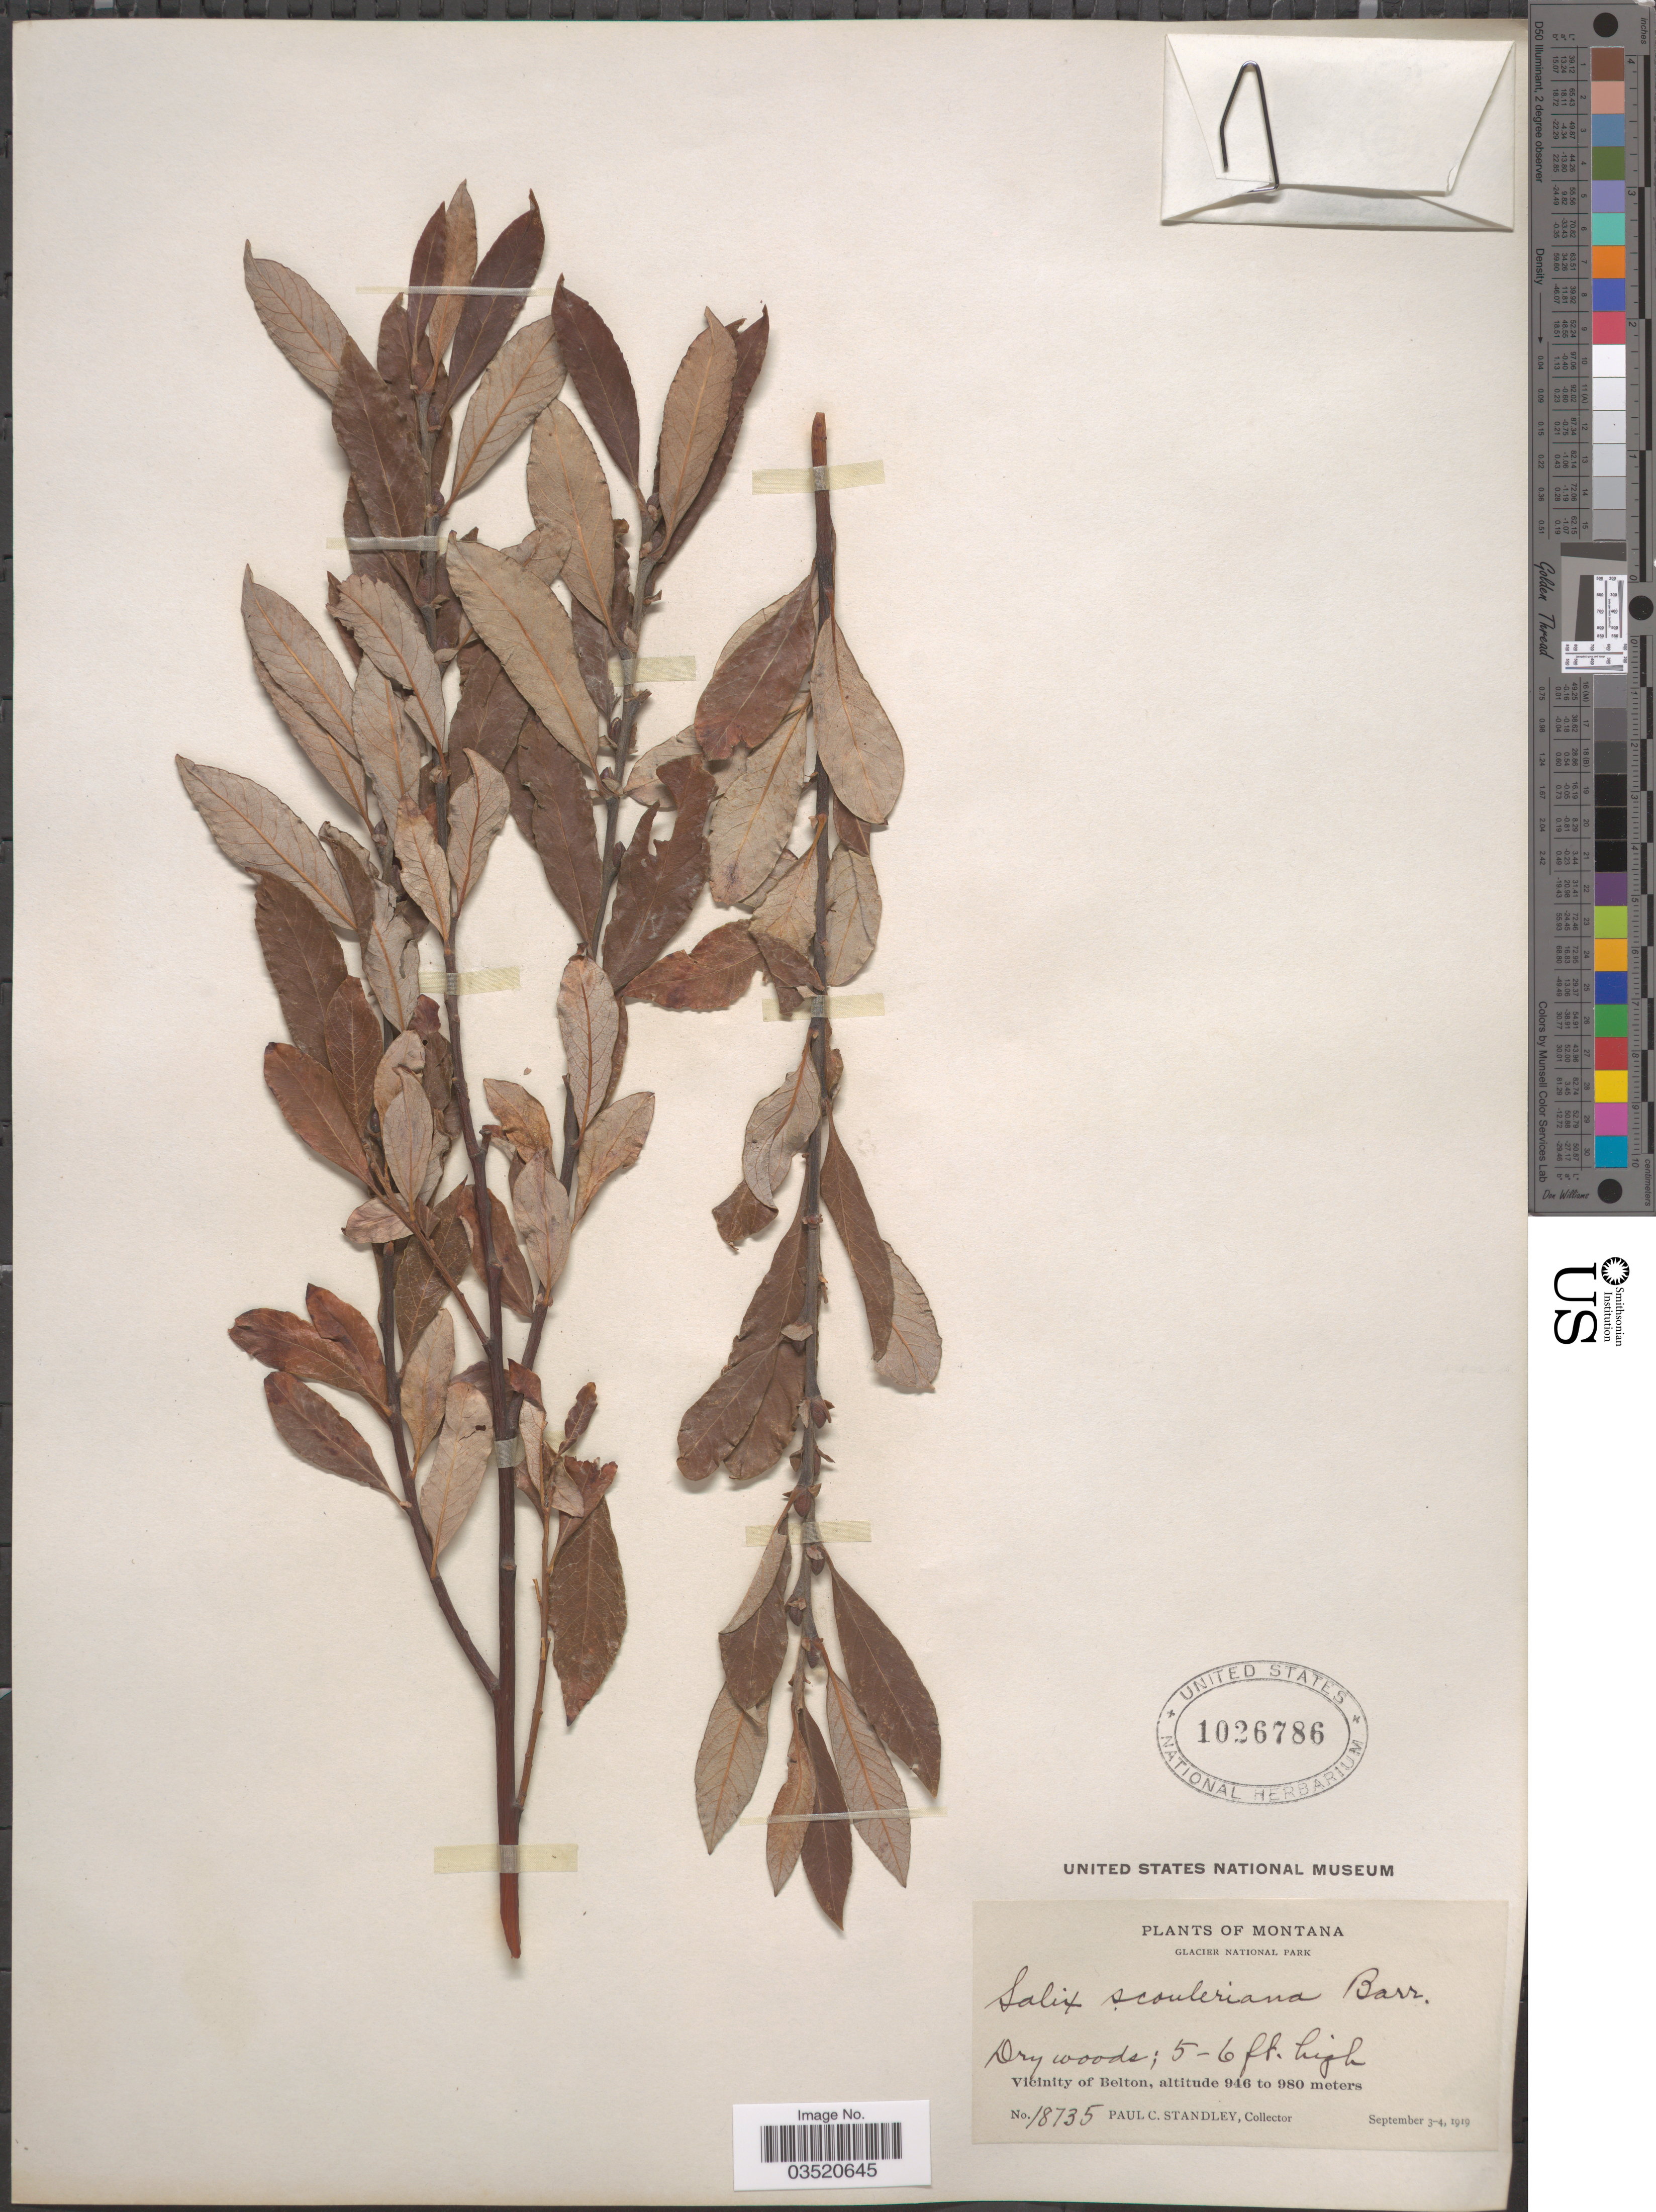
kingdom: Plantae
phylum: Tracheophyta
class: Magnoliopsida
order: Malpighiales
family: Salicaceae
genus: Salix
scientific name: Salix scouleriana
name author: Barratt ex Hook.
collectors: P. C. Standley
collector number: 18735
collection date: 1919-09-03/1919-09-04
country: United States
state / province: Montana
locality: Glacier National Park. Vicinity of Belton.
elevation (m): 946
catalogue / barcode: US 1026786